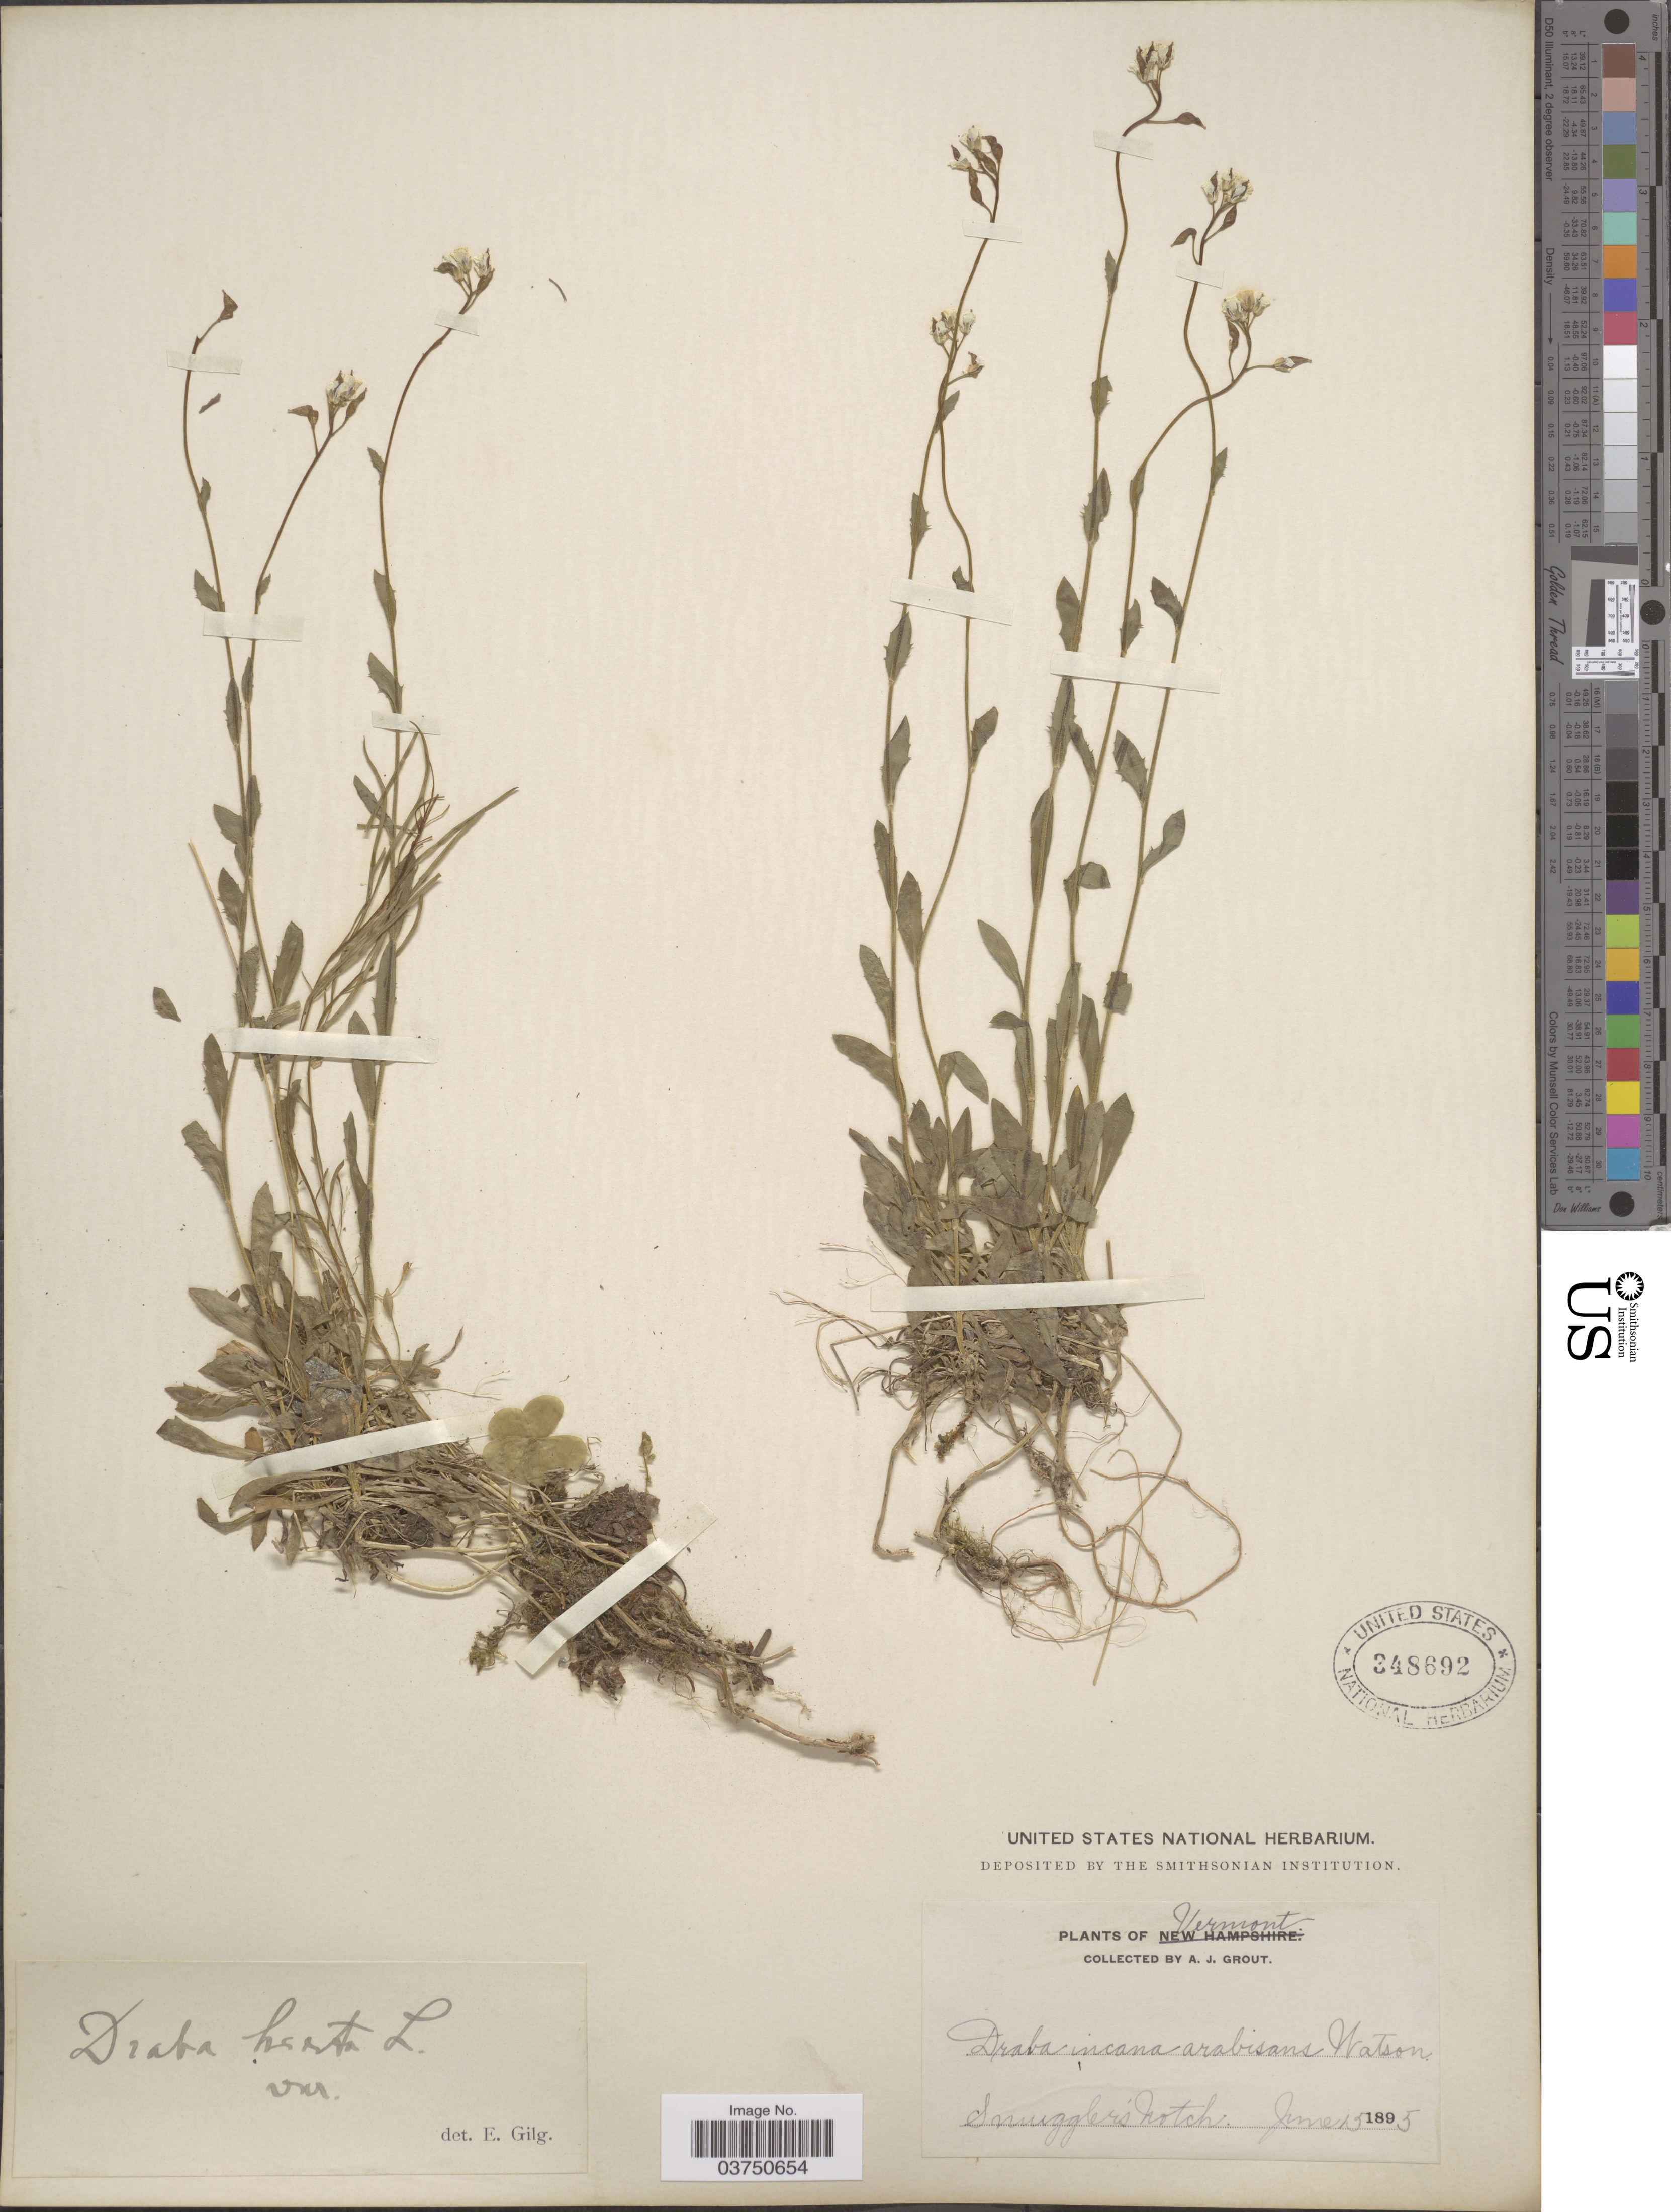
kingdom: Plantae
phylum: Tracheophyta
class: Magnoliopsida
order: Brassicales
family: Brassicaceae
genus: Draba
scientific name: Draba arabisans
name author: Michx.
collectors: A. J. Grout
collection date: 1895-06-15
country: United States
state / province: Vermont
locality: Smugglers Notch.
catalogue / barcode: US 348692